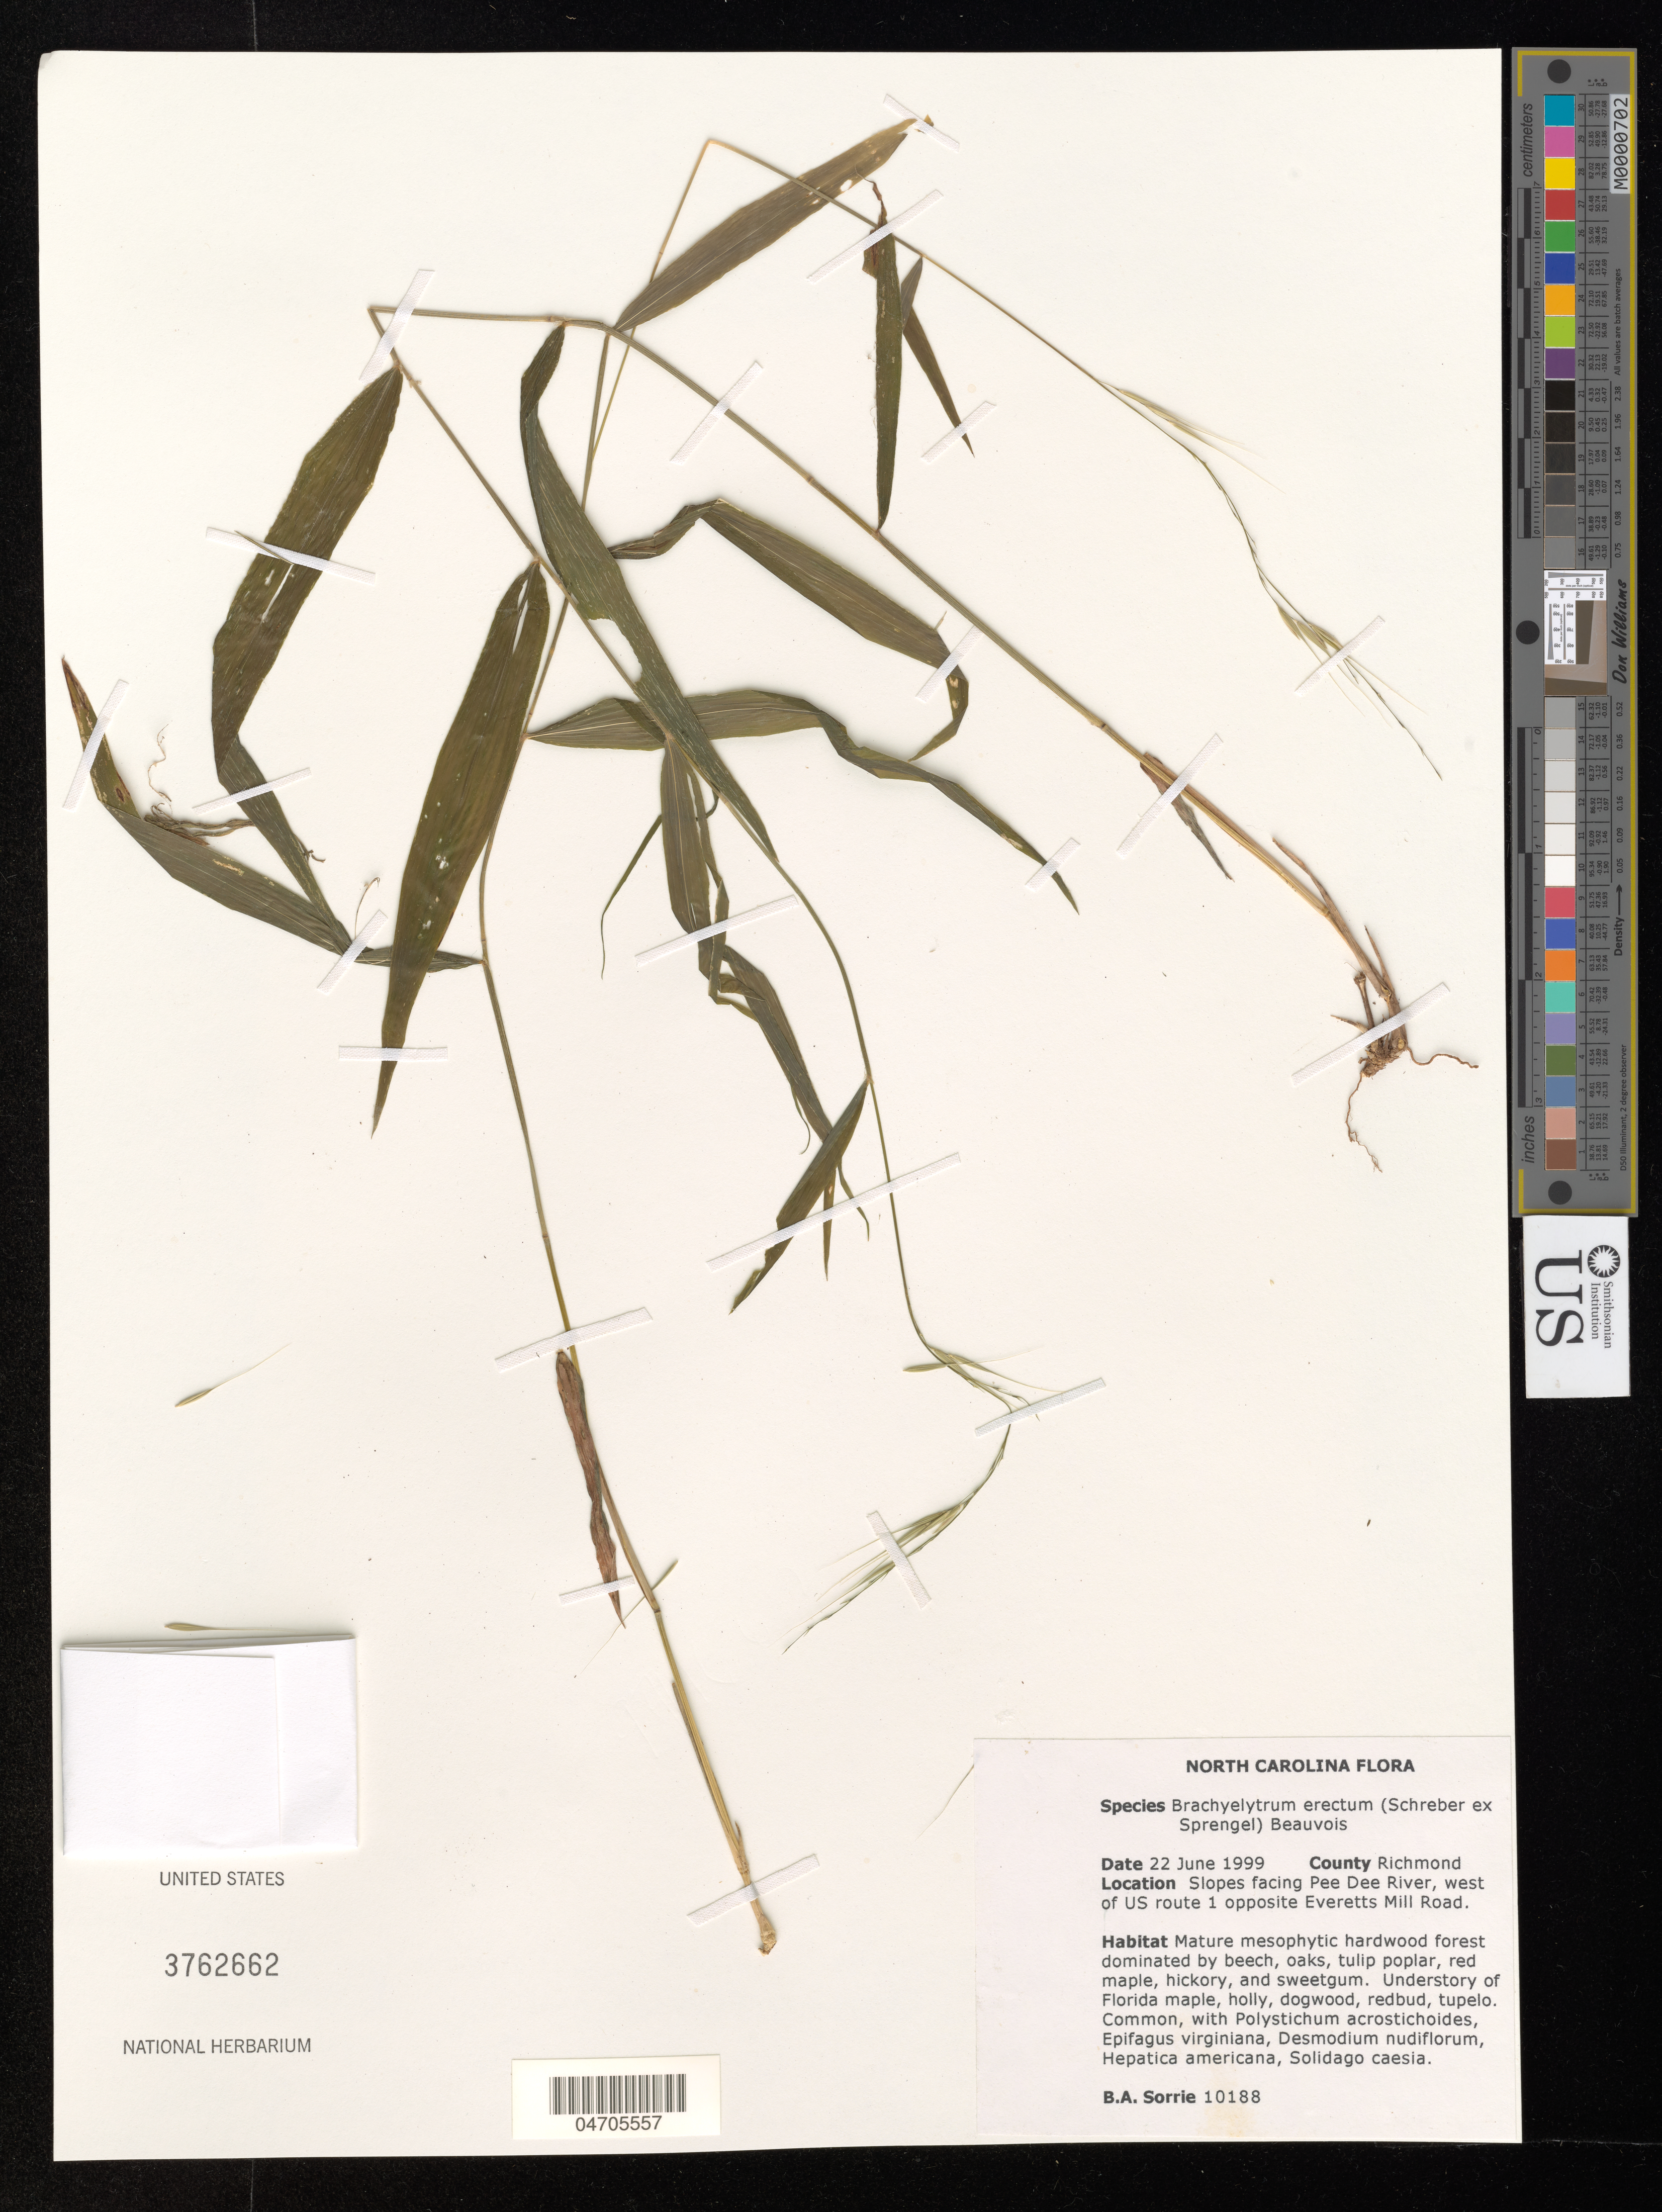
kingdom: Plantae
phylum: Tracheophyta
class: Liliopsida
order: Poales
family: Poaceae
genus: Brachyelytrum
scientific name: Brachyelytrum erectum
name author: (Schreb.) P. Beauv.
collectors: B. Sorrie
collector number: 10188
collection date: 1999-06-22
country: United States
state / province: North Carolina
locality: County Richmond. Slopes facing Pee Dee River, west of US route 1 opposite Everetts Mill Road.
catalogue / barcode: US 3762662